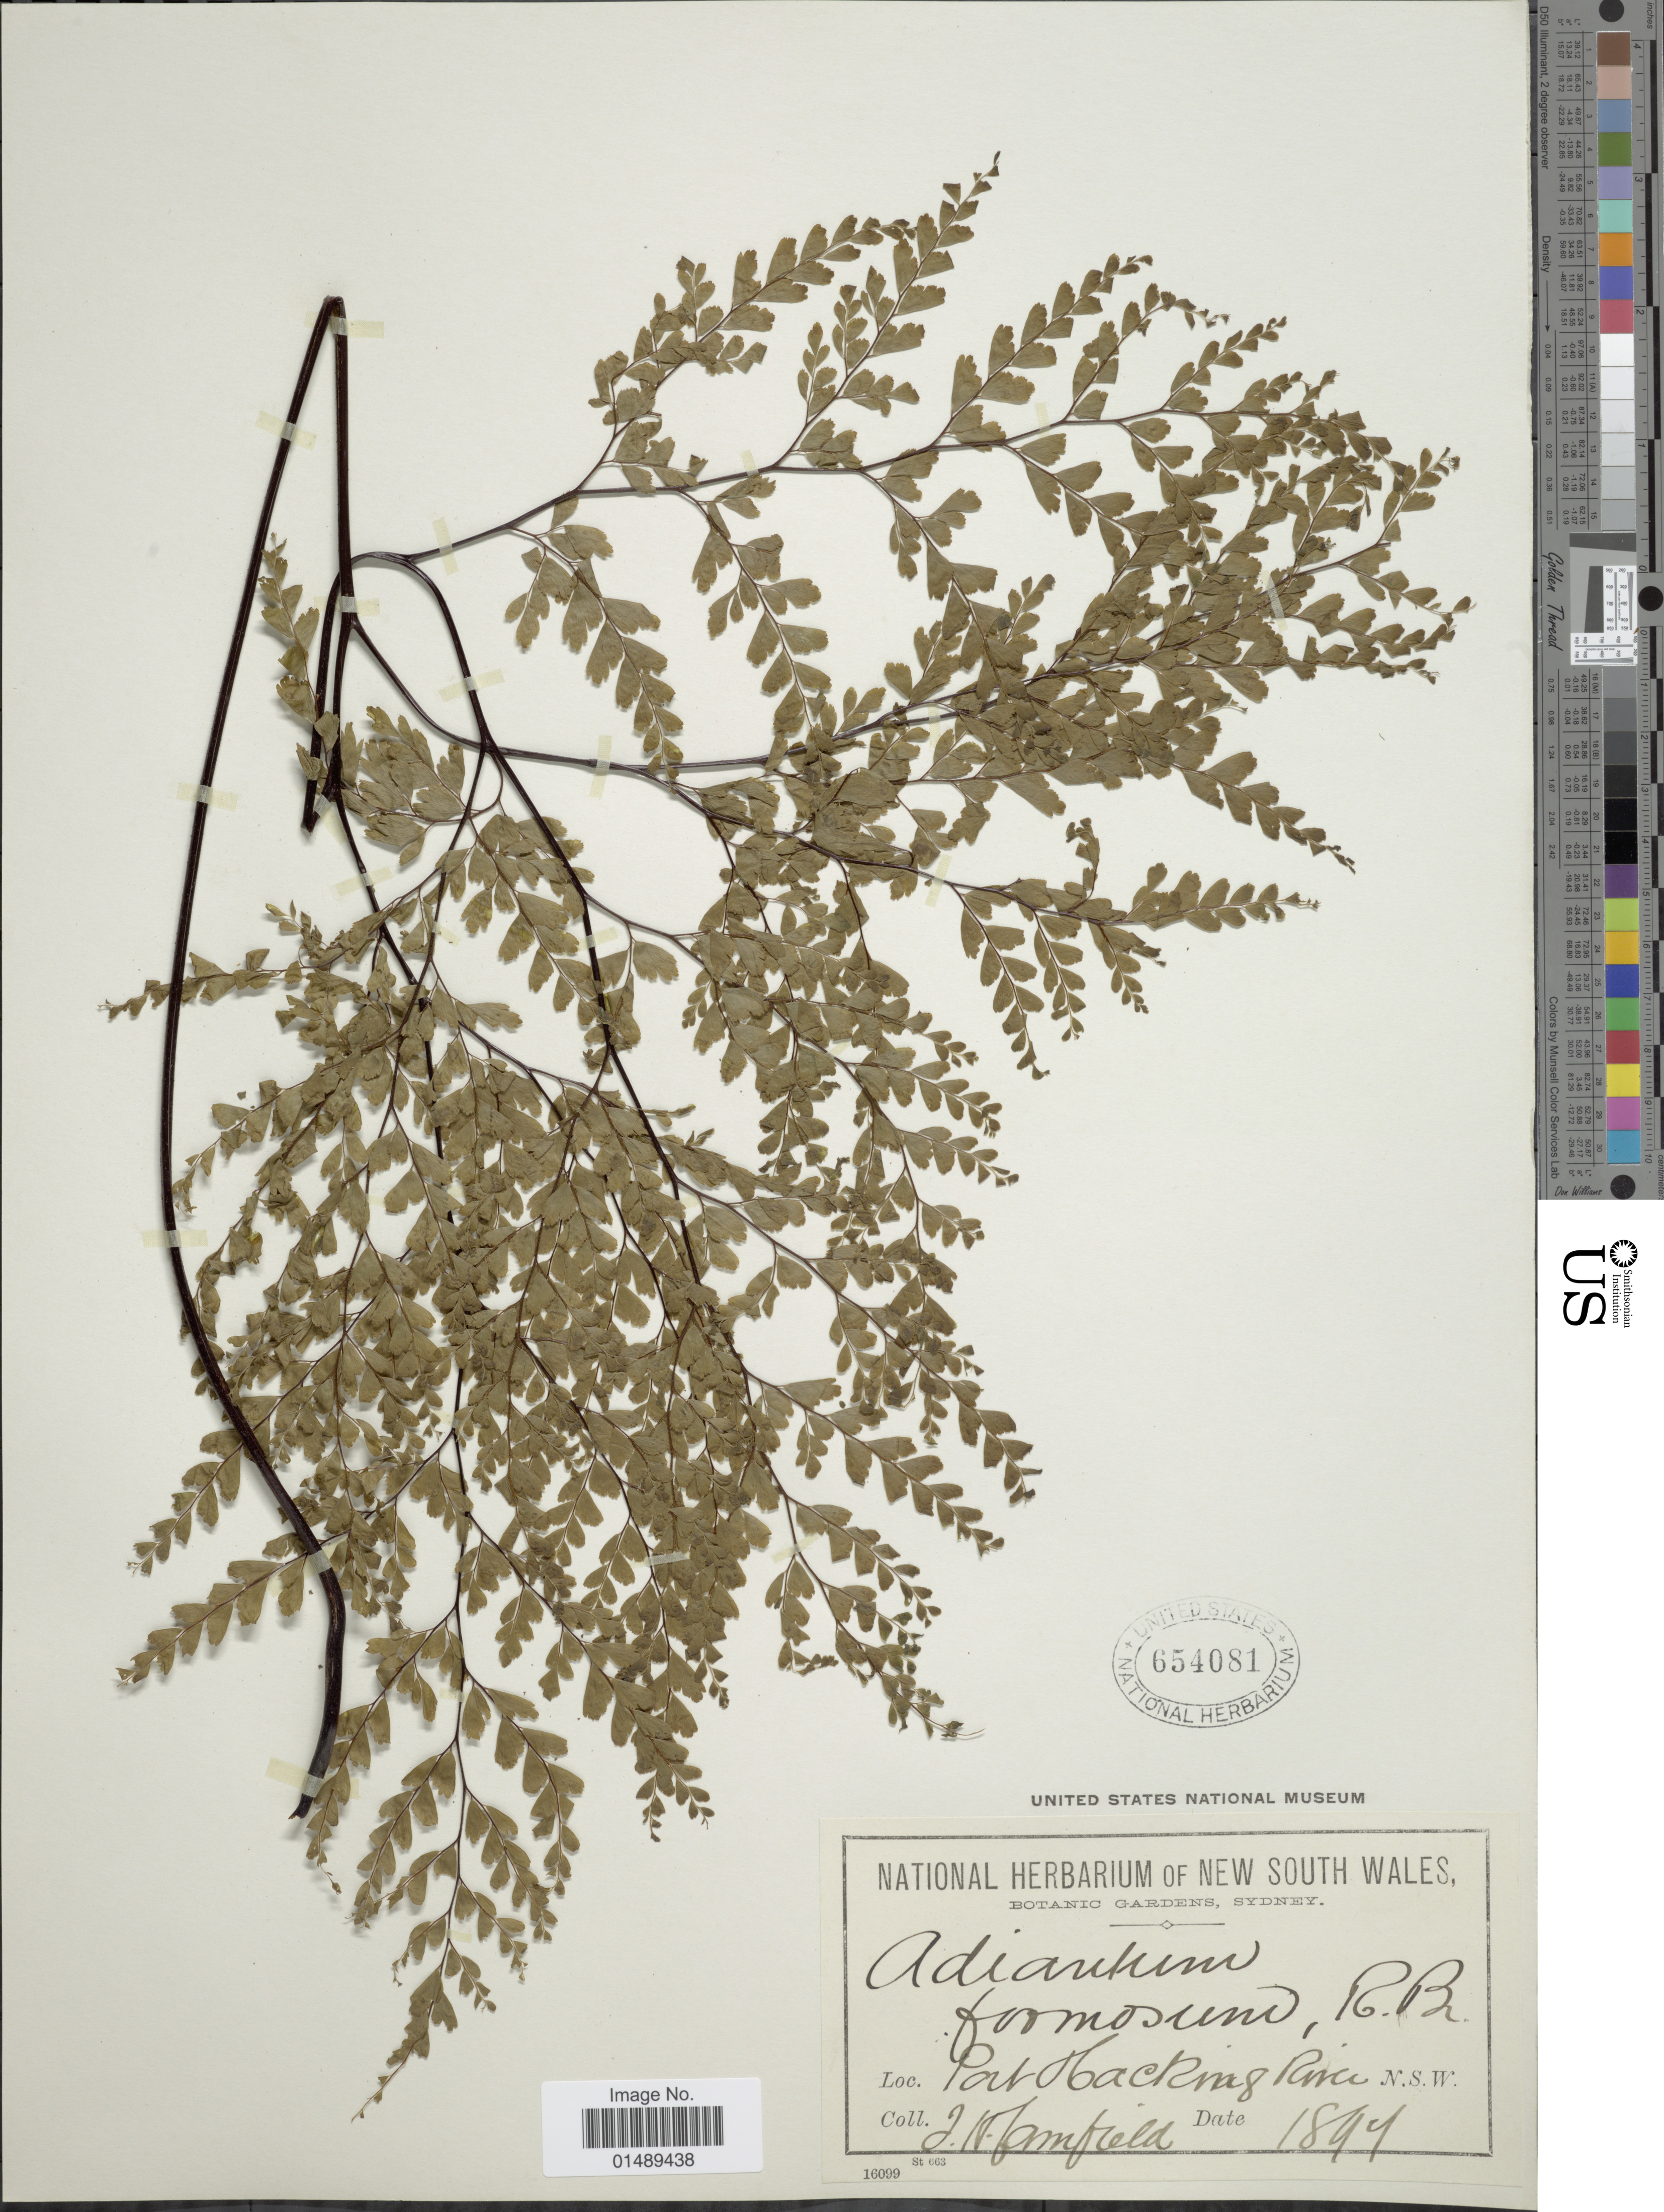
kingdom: Plantae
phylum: Tracheophyta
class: Polypodiopsida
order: Polypodiales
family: Pteridaceae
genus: Adiantum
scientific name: Adiantum formosum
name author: R. Br.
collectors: J. Camfield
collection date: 1894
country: Australia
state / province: New South Wales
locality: Port Hacking River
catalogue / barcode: US 654081